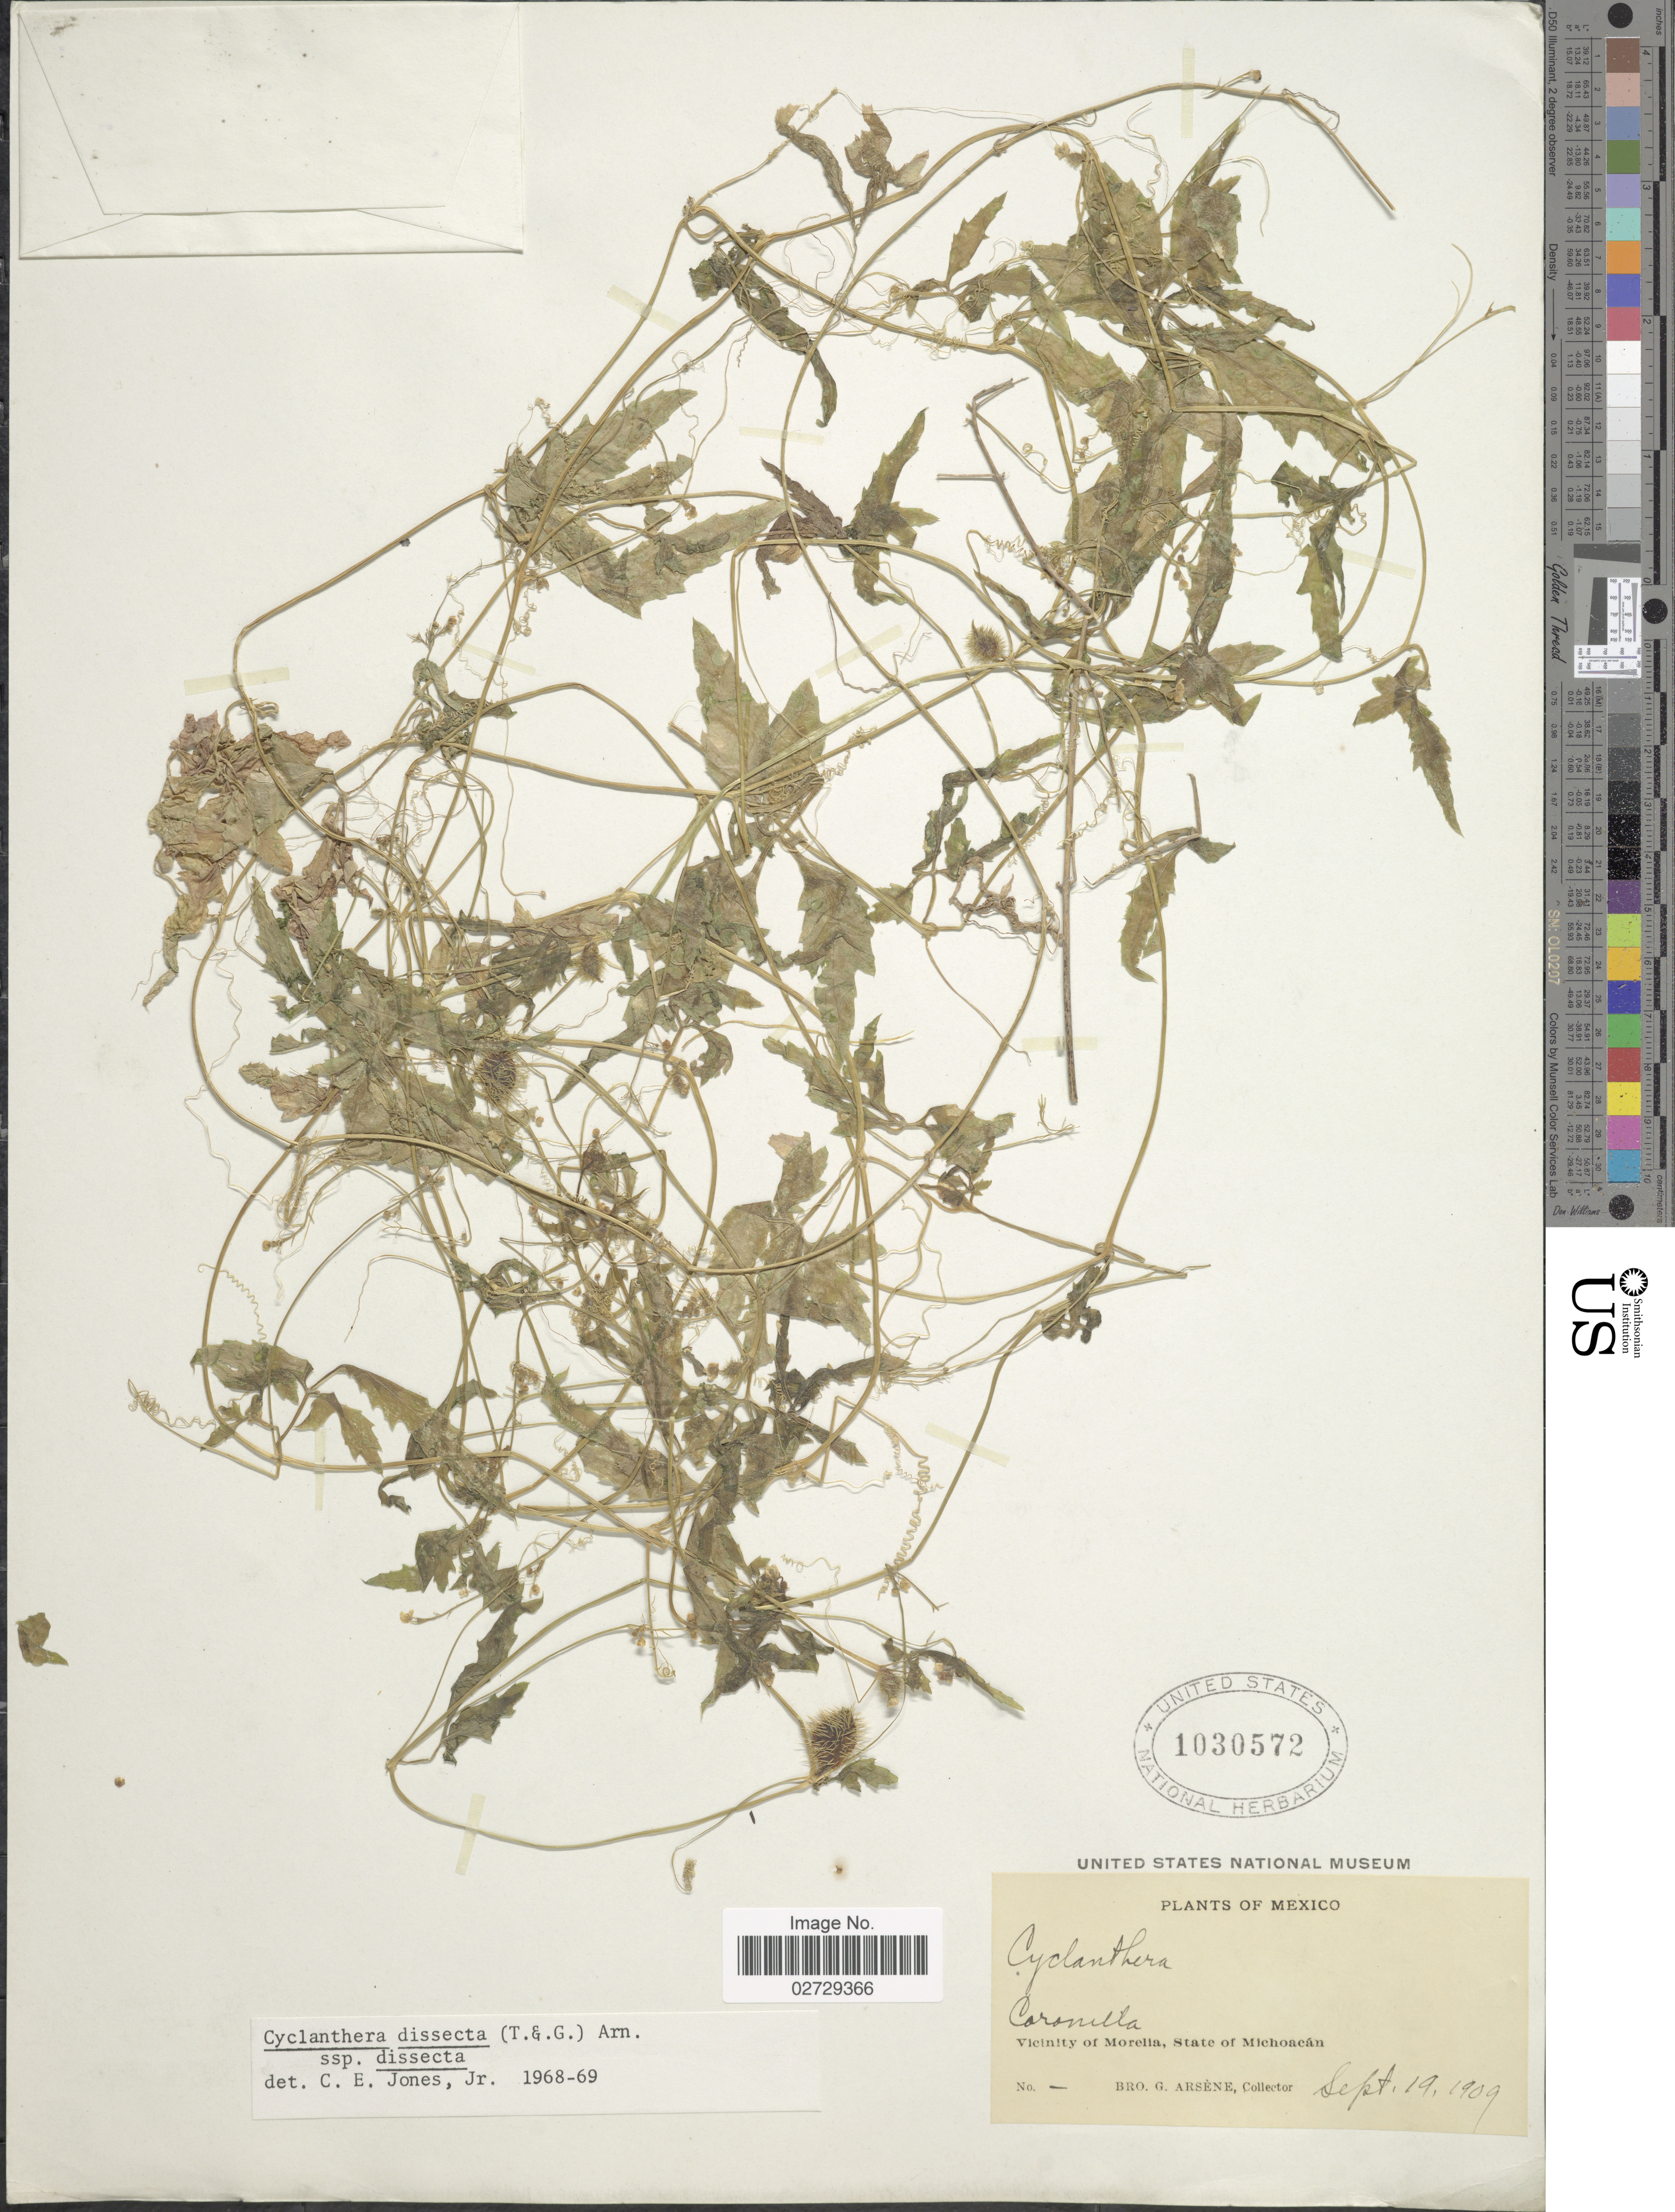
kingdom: Plantae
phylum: Tracheophyta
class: Magnoliopsida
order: Cucurbitales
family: Cucurbitaceae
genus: Cyclanthera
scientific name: Cyclanthera dissecta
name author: (Torr. & A. Gray) Arn.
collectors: Bro. G. Arsène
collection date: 1909-09-19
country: Mexico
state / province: Michoacán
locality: Coronilla. Vicinity of Morelia.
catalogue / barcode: US 1030572